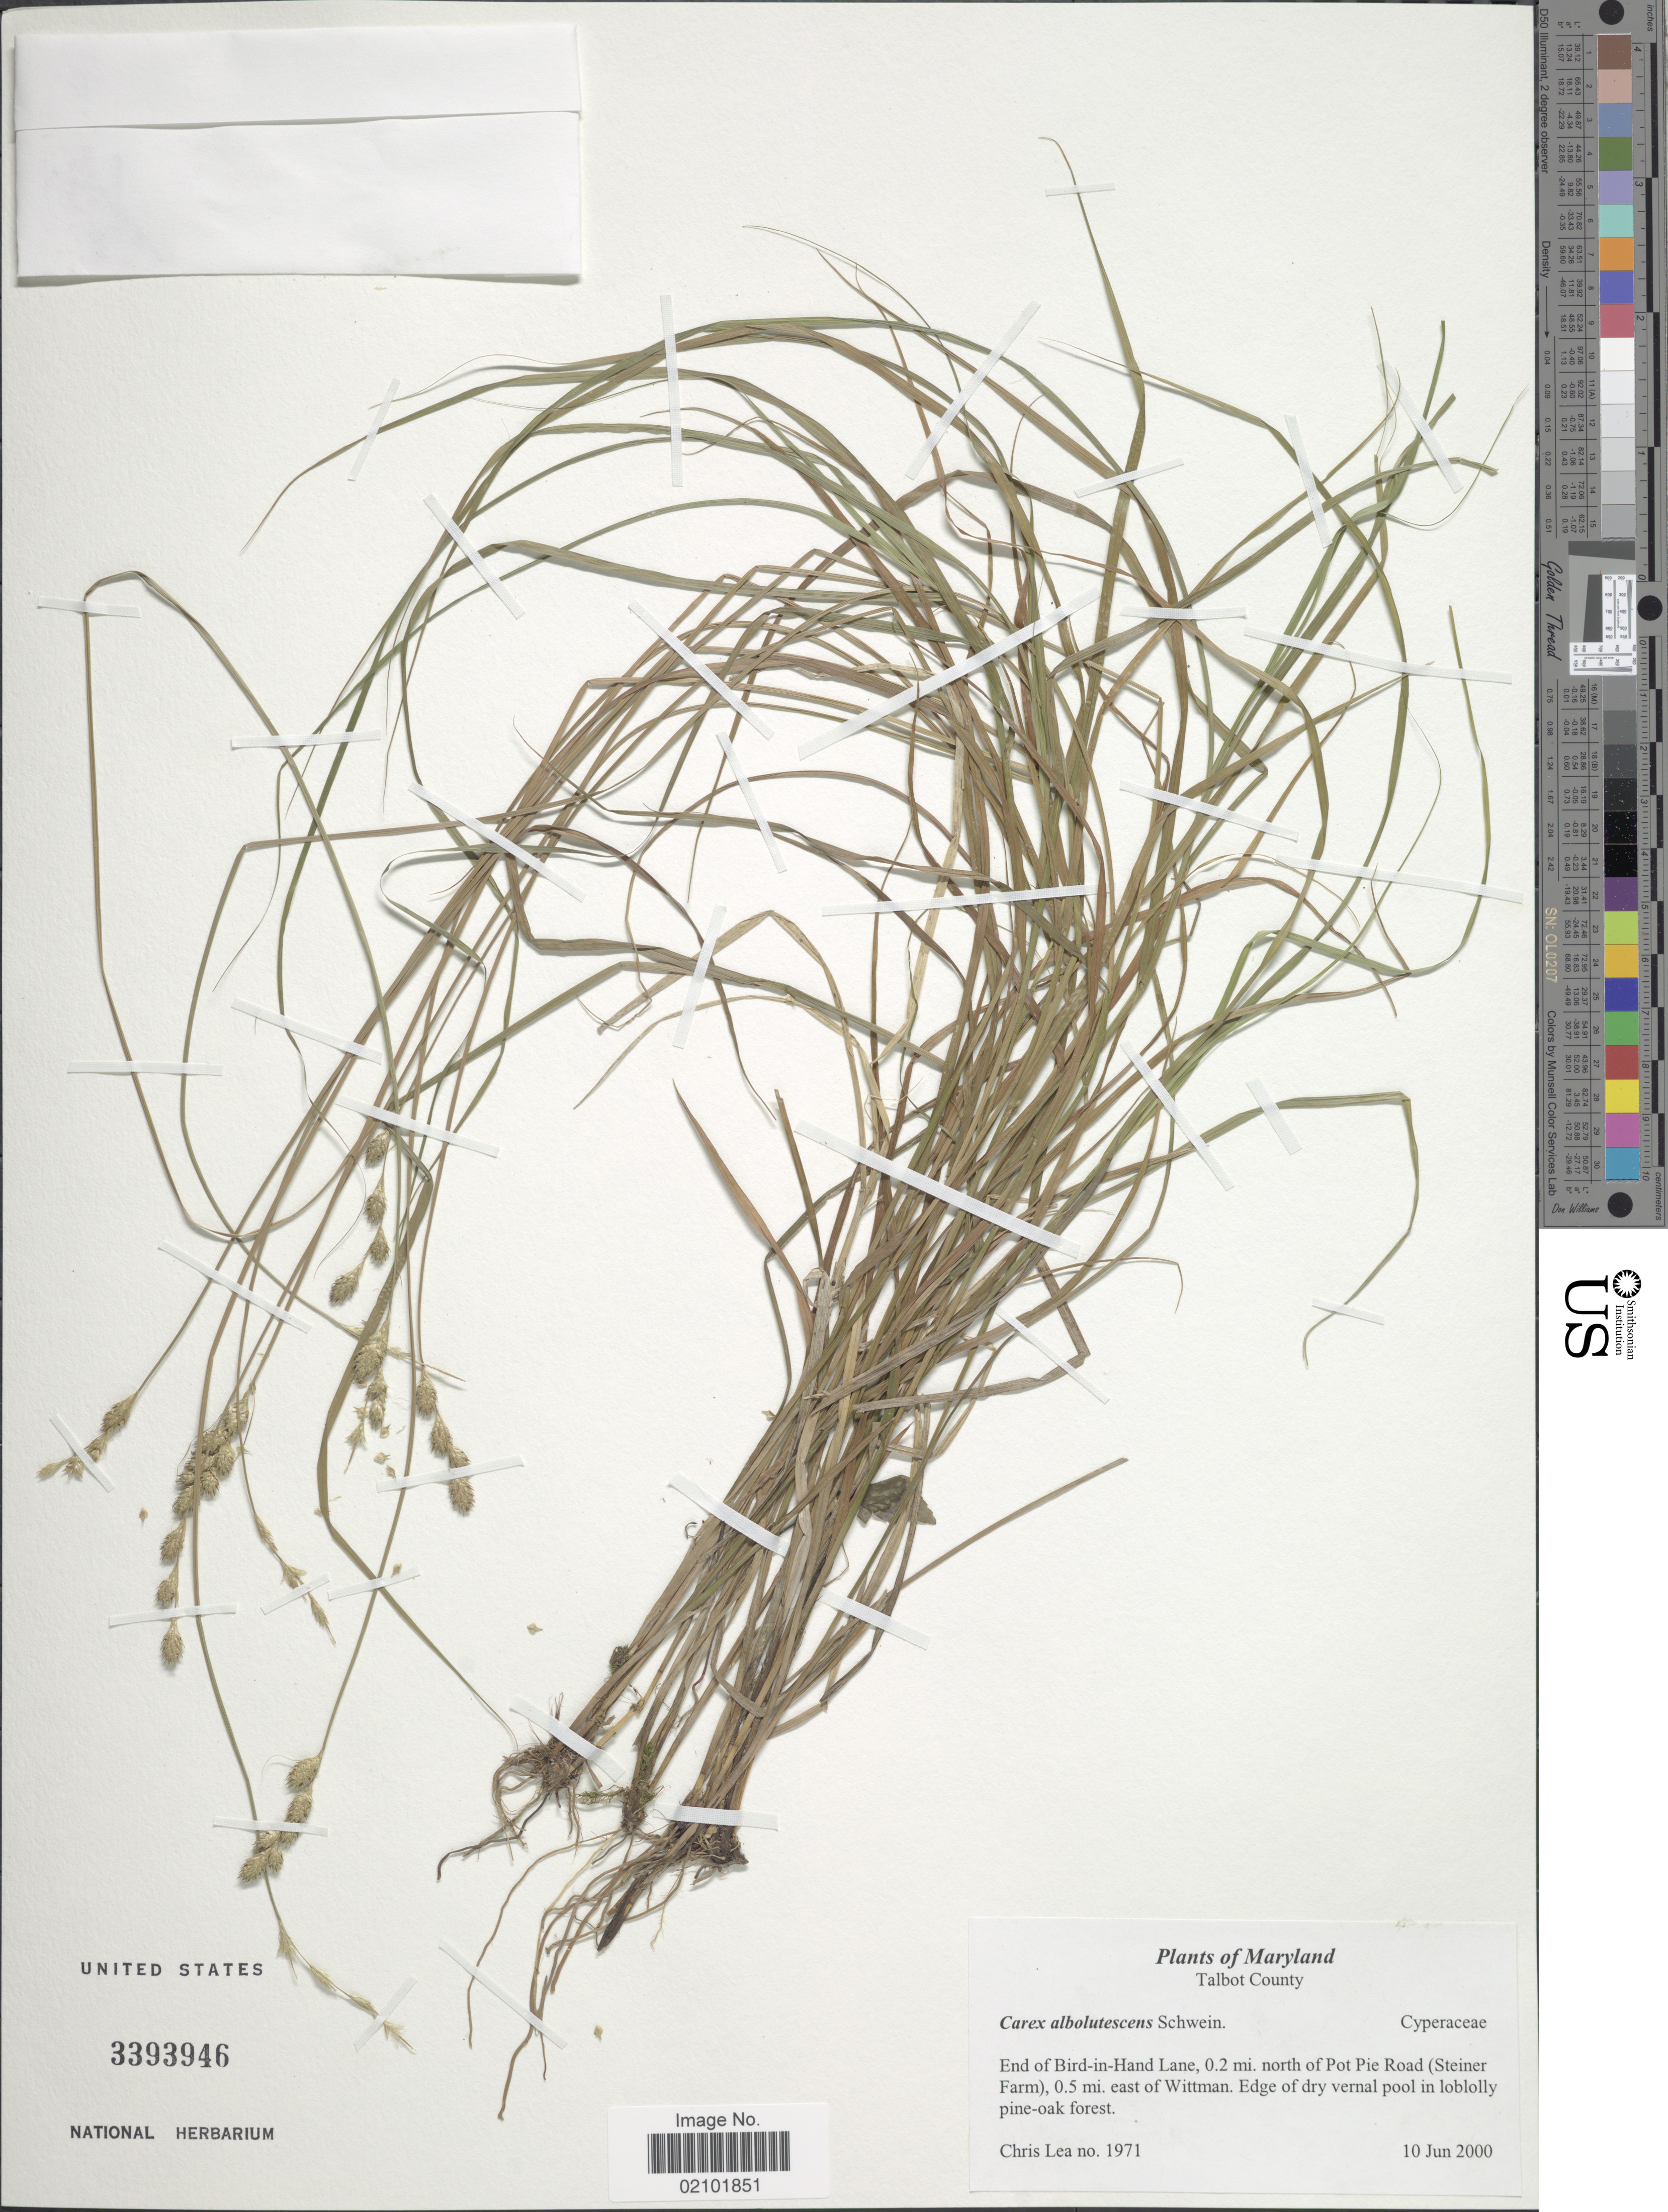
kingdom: Plantae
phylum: Tracheophyta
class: Liliopsida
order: Poales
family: Cyperaceae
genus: Carex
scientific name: Carex albolutescens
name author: Schwein.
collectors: C. Lea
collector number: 1971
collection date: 2000-06-10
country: United States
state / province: Maryland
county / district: Talbot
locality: Talbot County. End of Bird-in-Hand Lane, 0.2 mi. north of Pot Pie Road (Steiner Farm), 0.5 mi. east of Wittman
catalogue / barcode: US 3393946